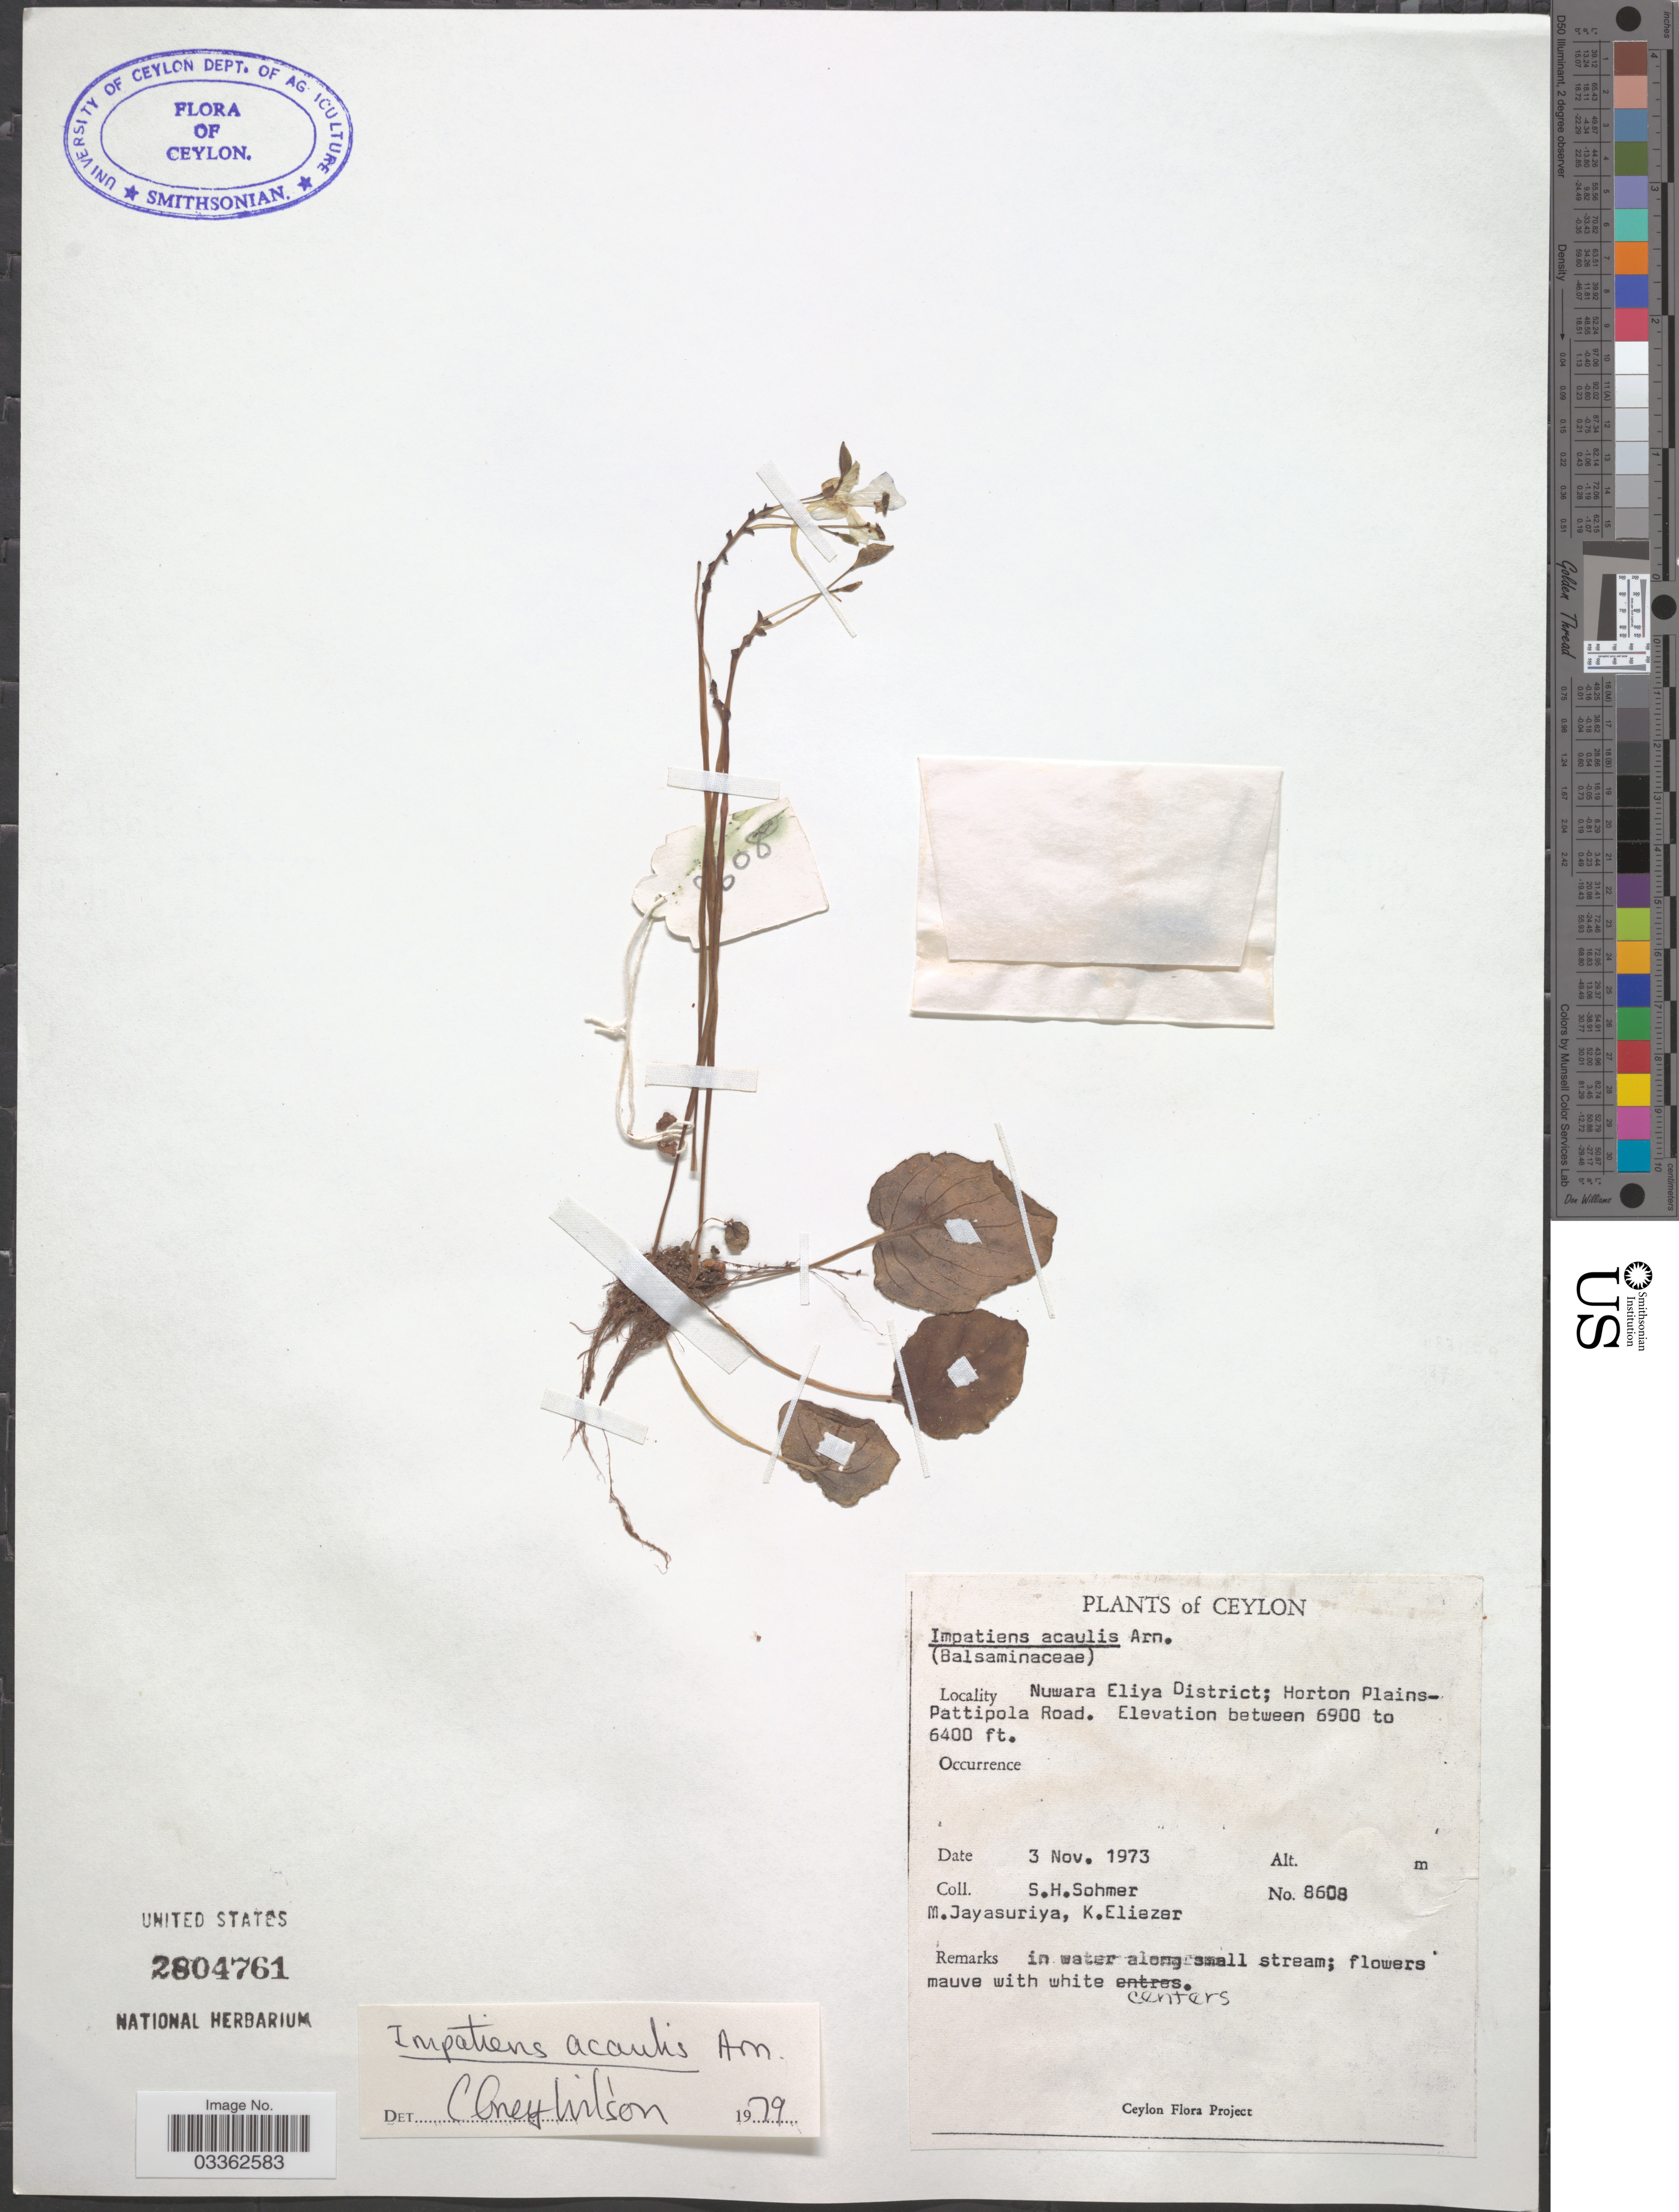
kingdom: Plantae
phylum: Tracheophyta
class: Magnoliopsida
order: Ericales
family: Balsaminaceae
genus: Impatiens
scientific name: Impatiens acaulis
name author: Arn.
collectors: S. H. Sohmer, M. Jayasuriya & K. Eliezer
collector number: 8608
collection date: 1973-11-03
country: Sri Lanka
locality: Ceylon. Nuwara Eliya District; Horton Plains-Pattipola Road.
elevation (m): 1951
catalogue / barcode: US 2804761